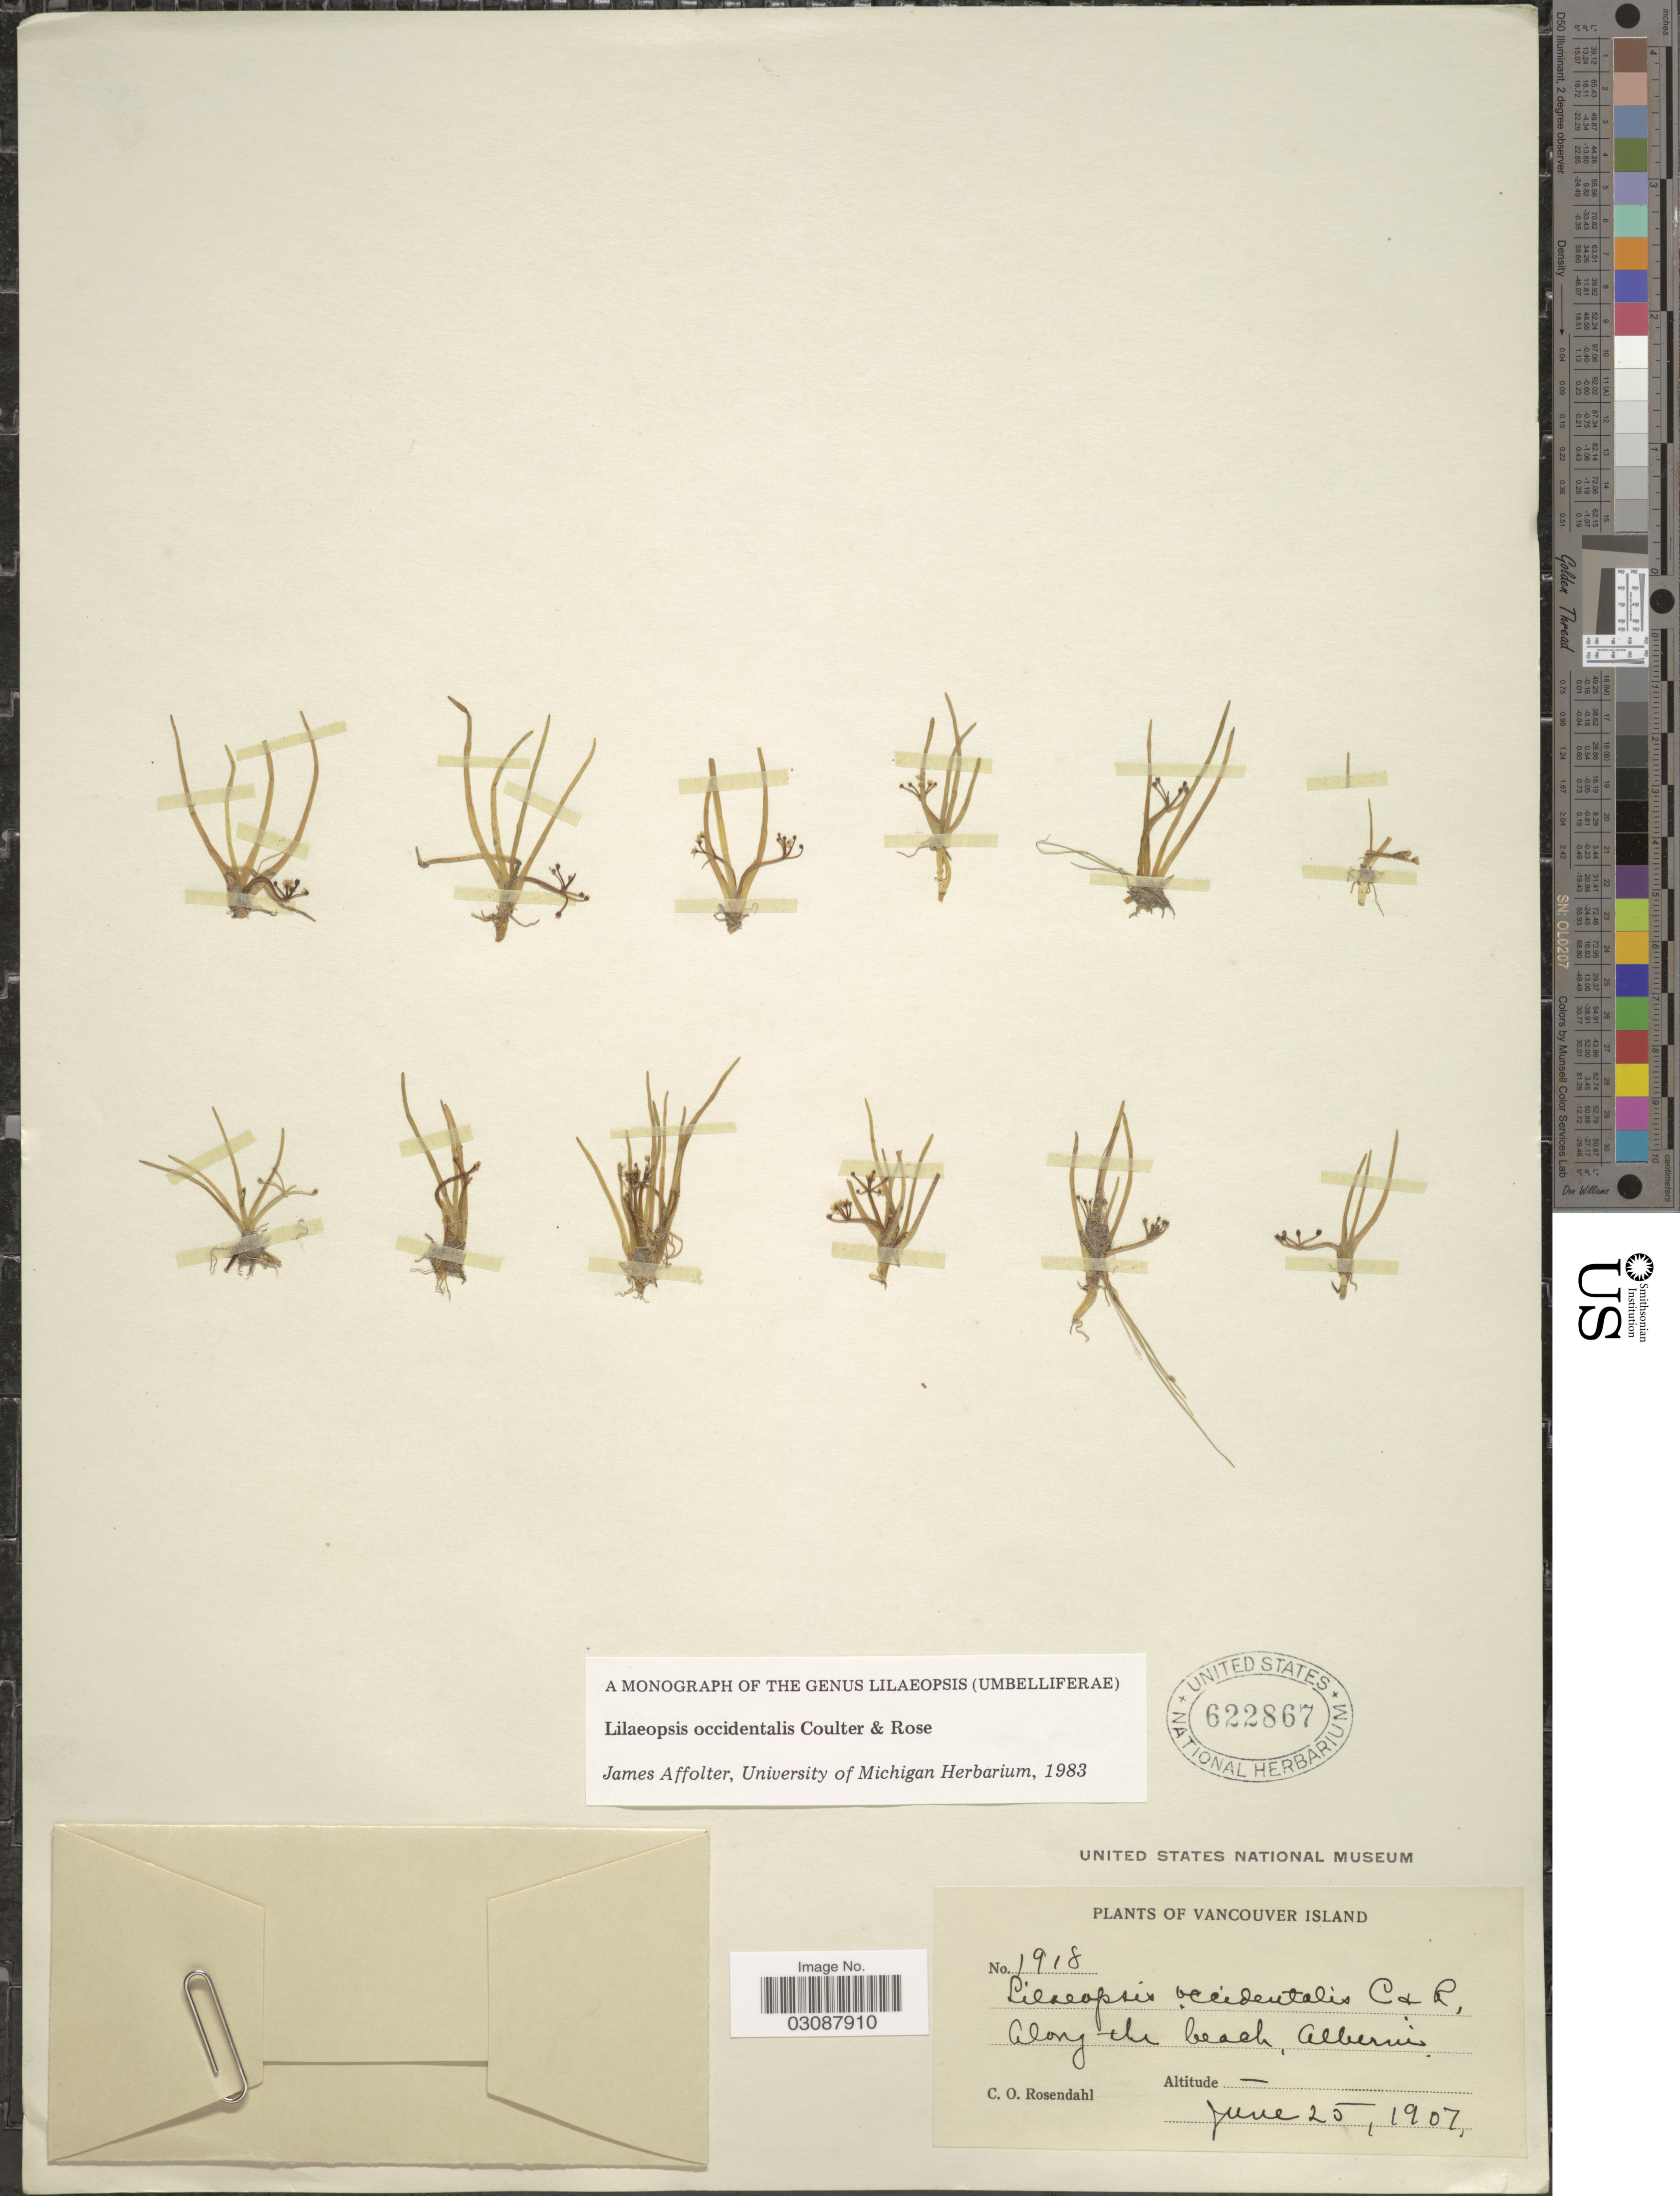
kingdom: Plantae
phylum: Tracheophyta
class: Magnoliopsida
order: Apiales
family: Apiaceae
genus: Lilaeopsis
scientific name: Lilaeopsis occidentalis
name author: J.M. Coult. & Rose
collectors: C. O. Rosendahl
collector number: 1918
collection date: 1907-06-25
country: Canada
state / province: British Columbia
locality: Vancouver Island. Along the beach, Alberni.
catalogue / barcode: US 622867